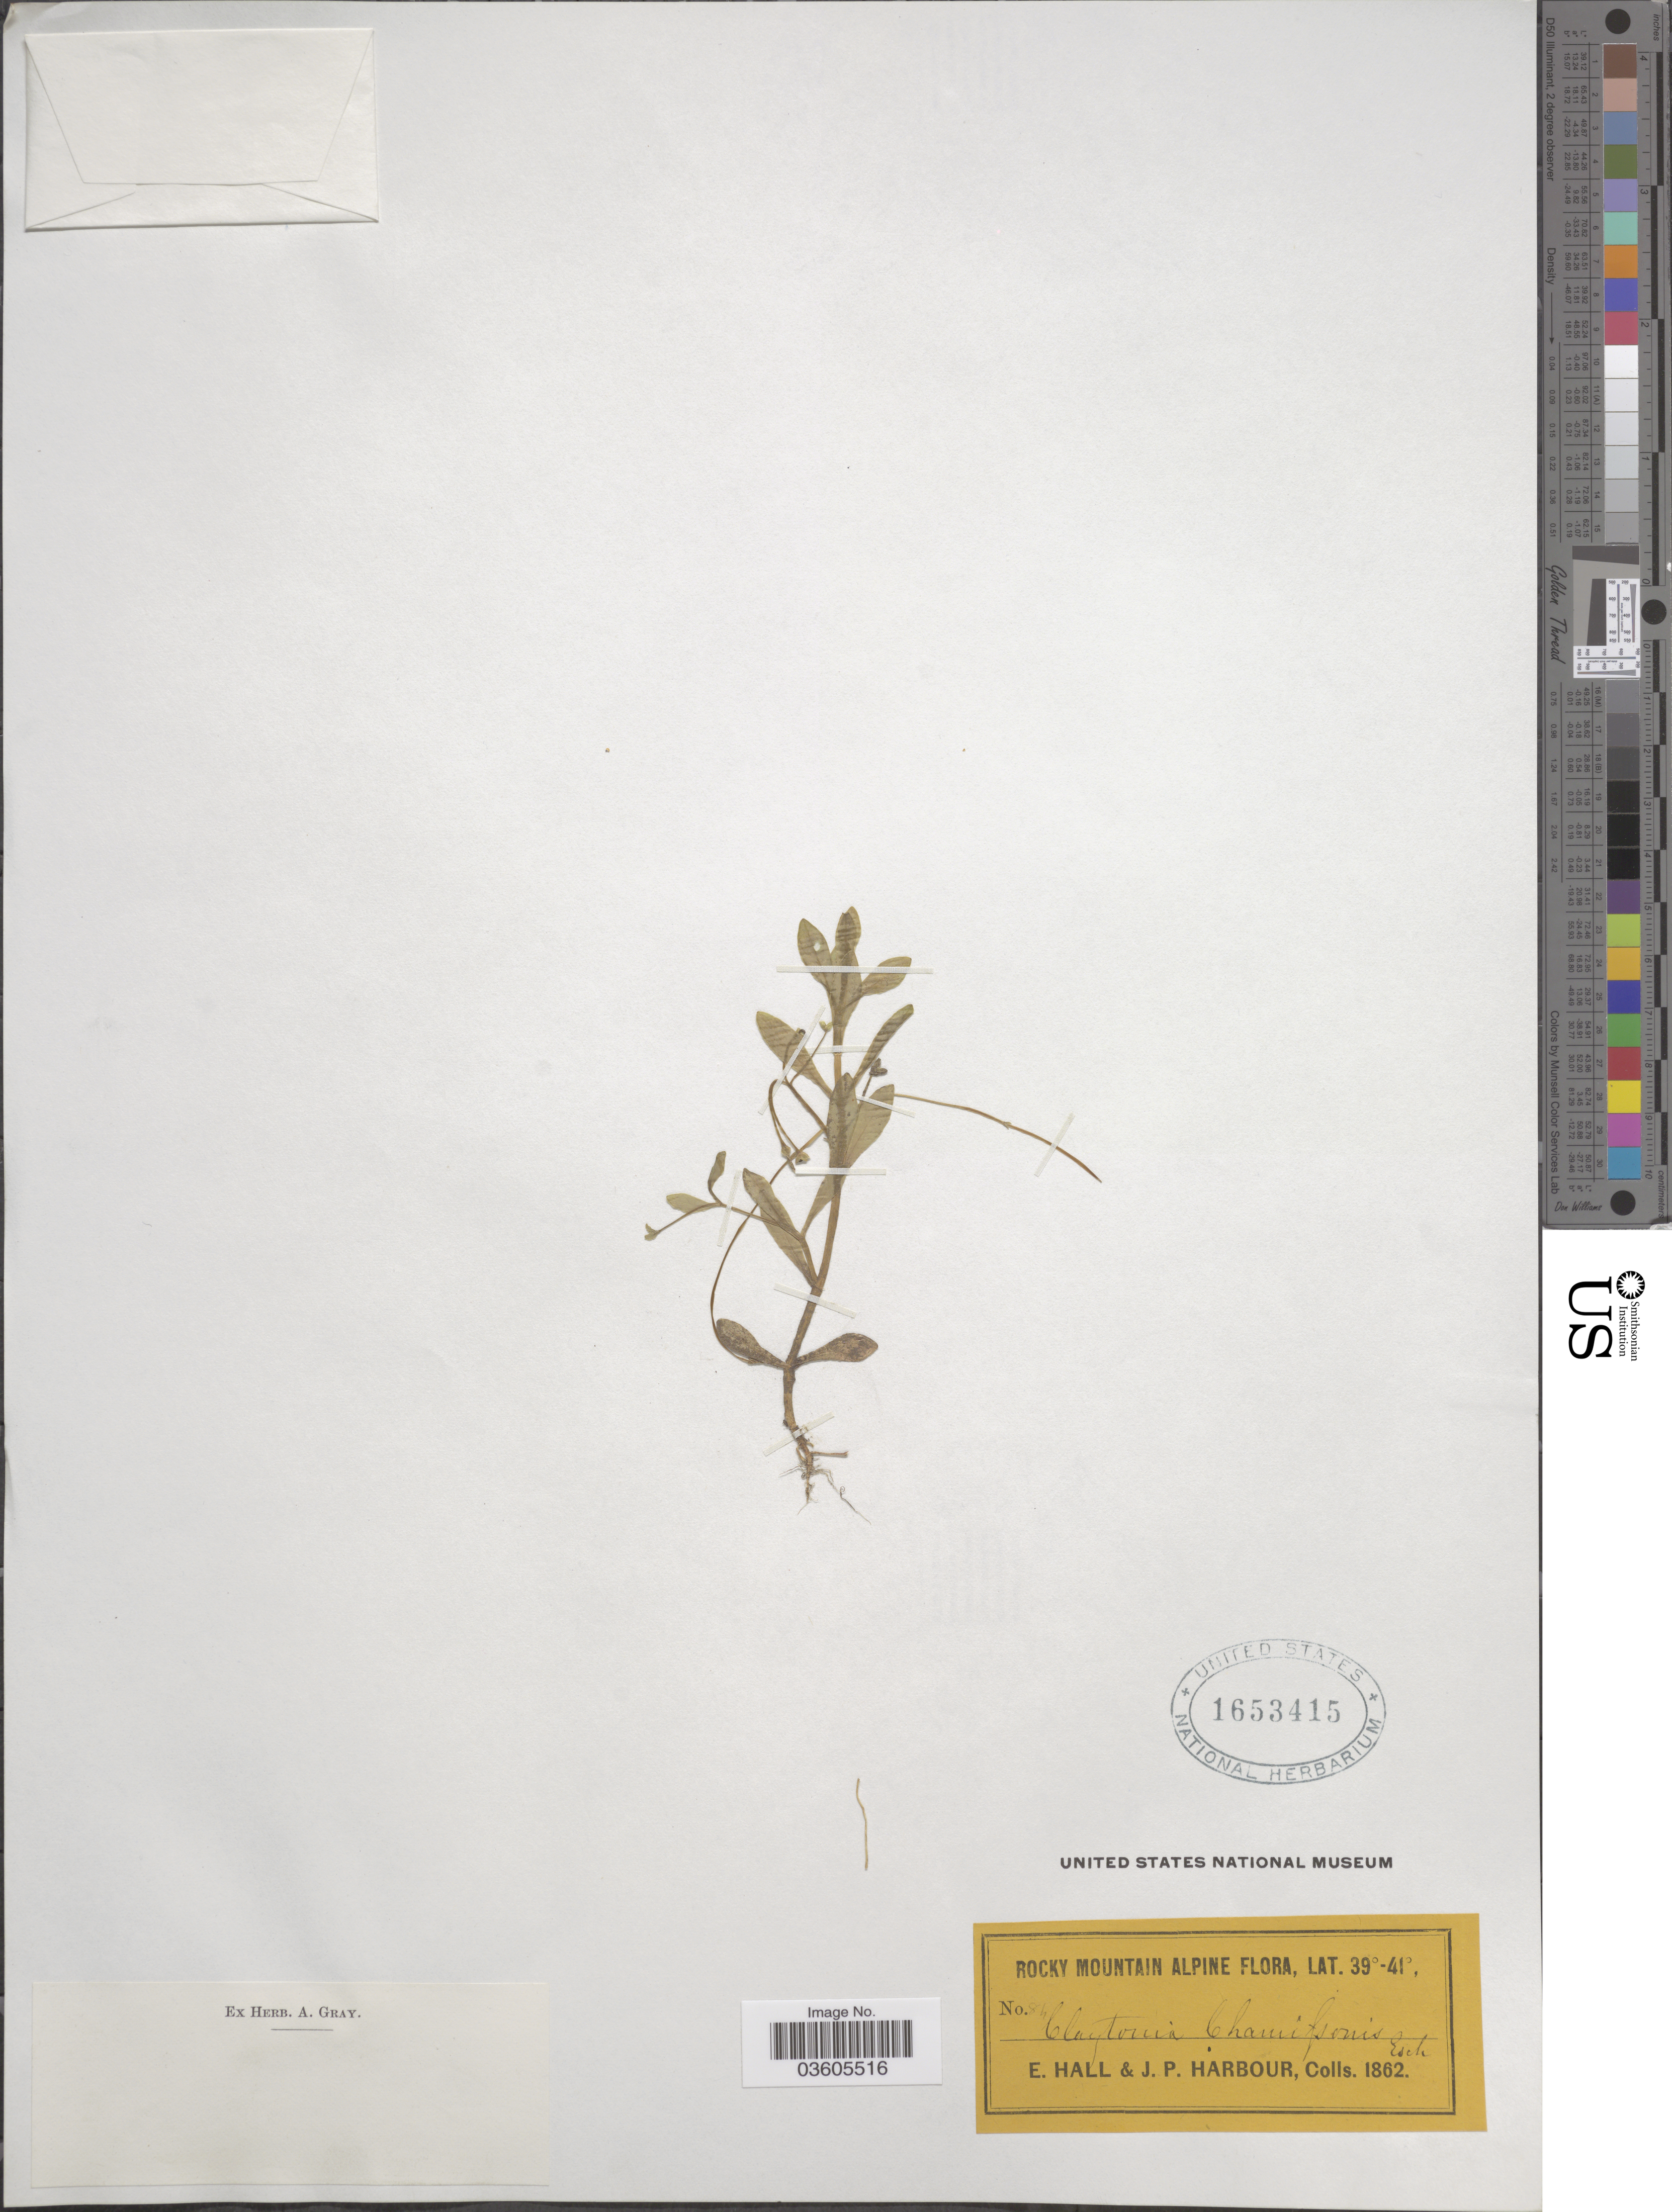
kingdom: Plantae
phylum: Tracheophyta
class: Magnoliopsida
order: Caryophyllales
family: Montiaceae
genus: Montia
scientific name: Montia chamissoi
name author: (Ledeb. ex Spreng.) Greene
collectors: E. Hall & J. Harbour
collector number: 84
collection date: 1862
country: United States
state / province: Colorado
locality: Rocky Mountain Alpine.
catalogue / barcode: US 1653415